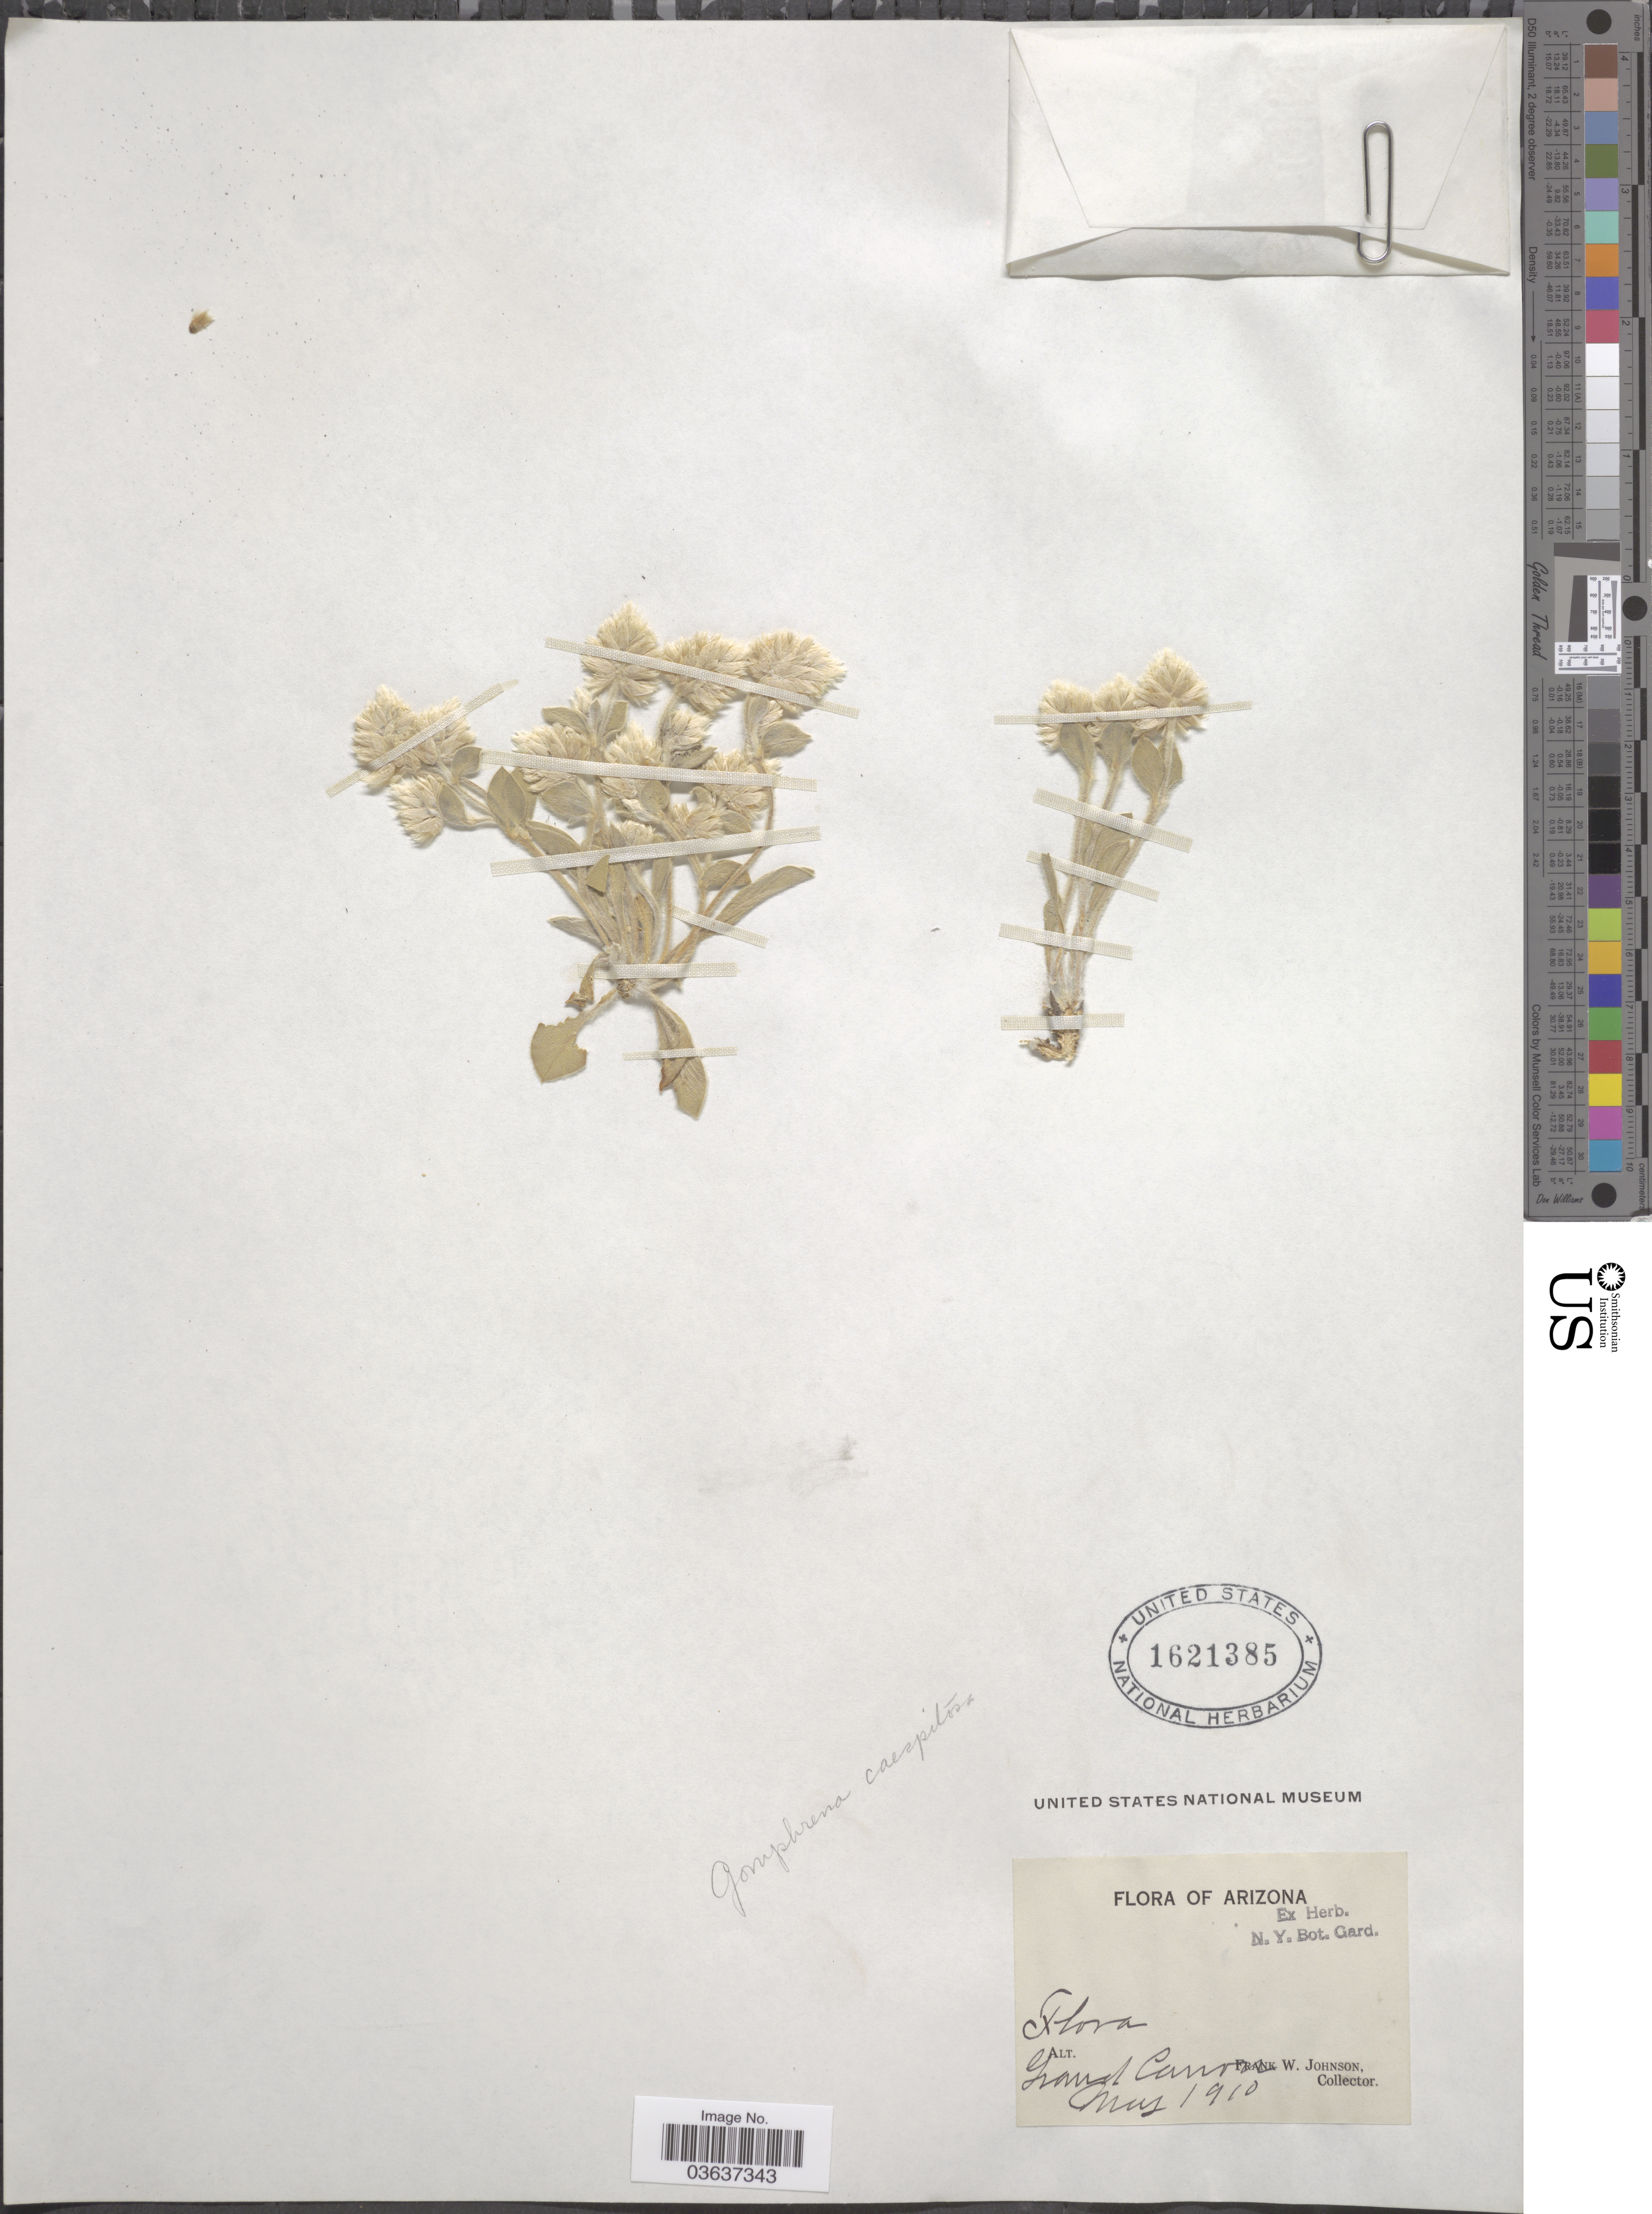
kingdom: Plantae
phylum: Tracheophyta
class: Magnoliopsida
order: Caryophyllales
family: Amaranthaceae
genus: Gomphrena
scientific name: Gomphrena caespitosa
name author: Torr. in Emory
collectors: F. W. Johnson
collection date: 1910-05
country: United States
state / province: Arizona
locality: Grand Canon.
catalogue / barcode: US 1621385